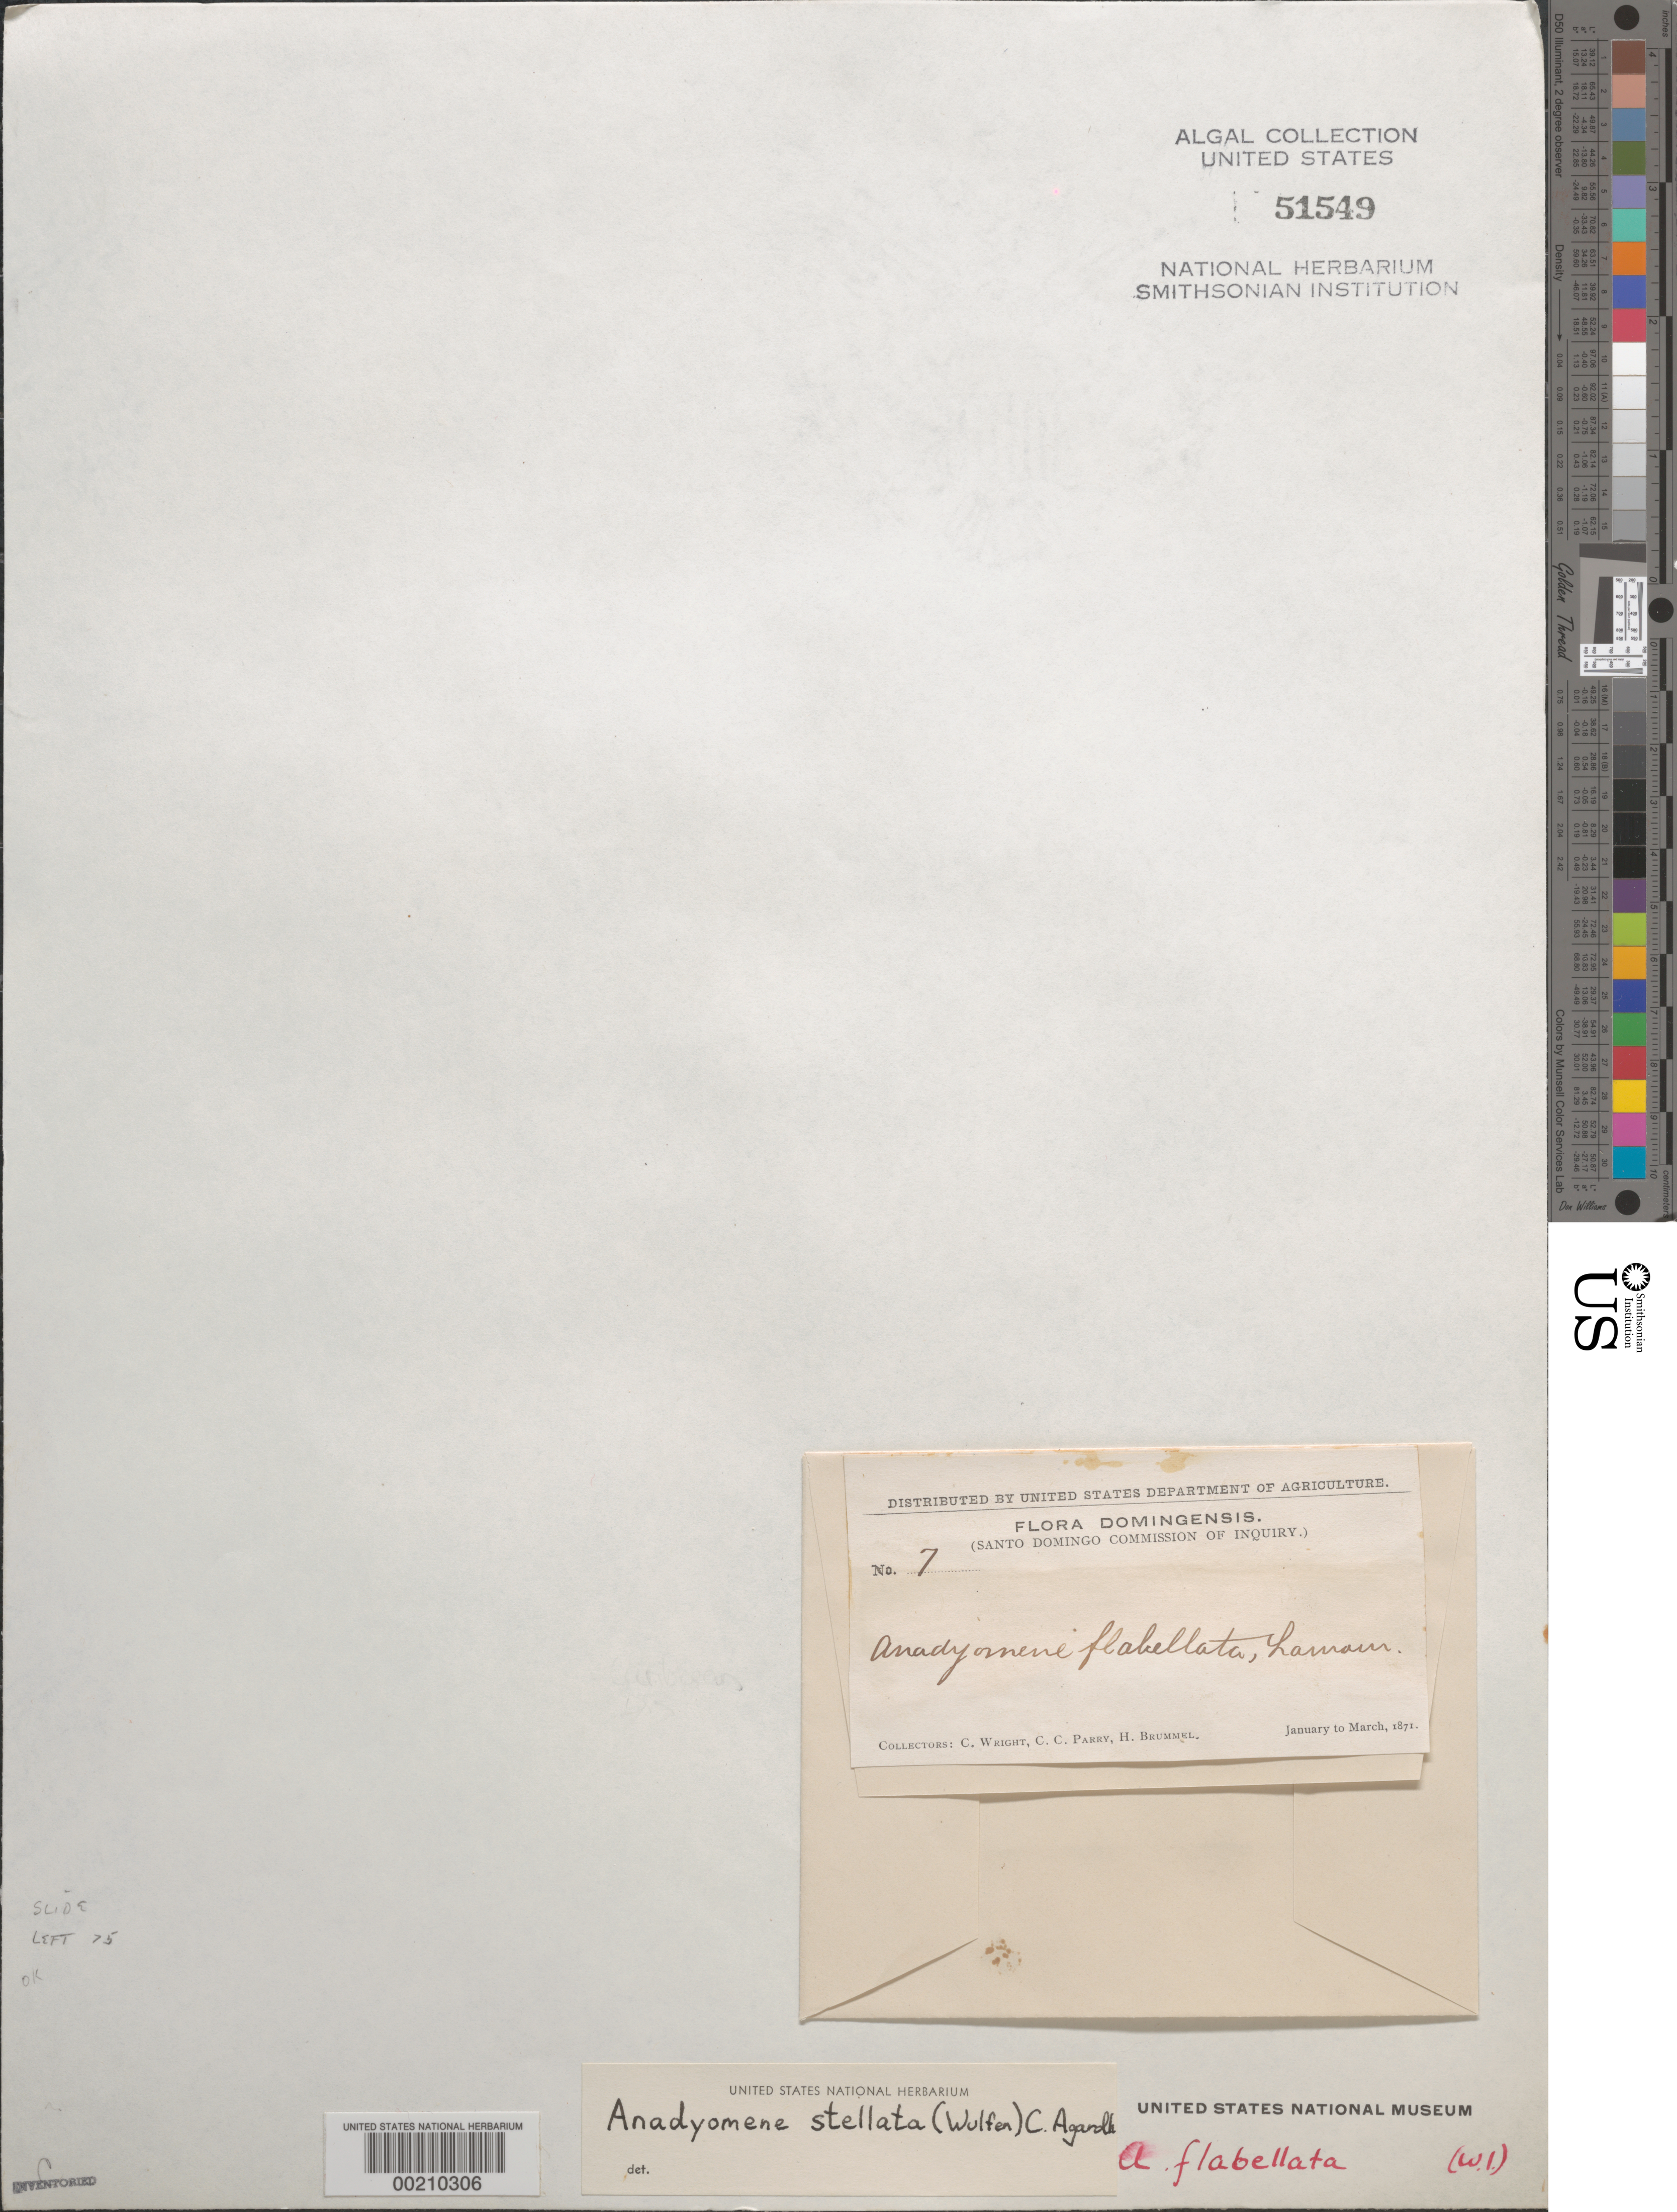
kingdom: Plantae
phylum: Chlorophyta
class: Ulvophyceae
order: Cladophorales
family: Anadyomenaceae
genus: Anadyomene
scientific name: Anadyomene stellata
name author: (Wulfen) C. Agardh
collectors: C. Wright, C. C. Parry & H. Brummel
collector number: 7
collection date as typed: Jan 1871 to -- Mar 1871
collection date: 1871-01/1871-03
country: Dominican Republic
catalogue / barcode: US 51549